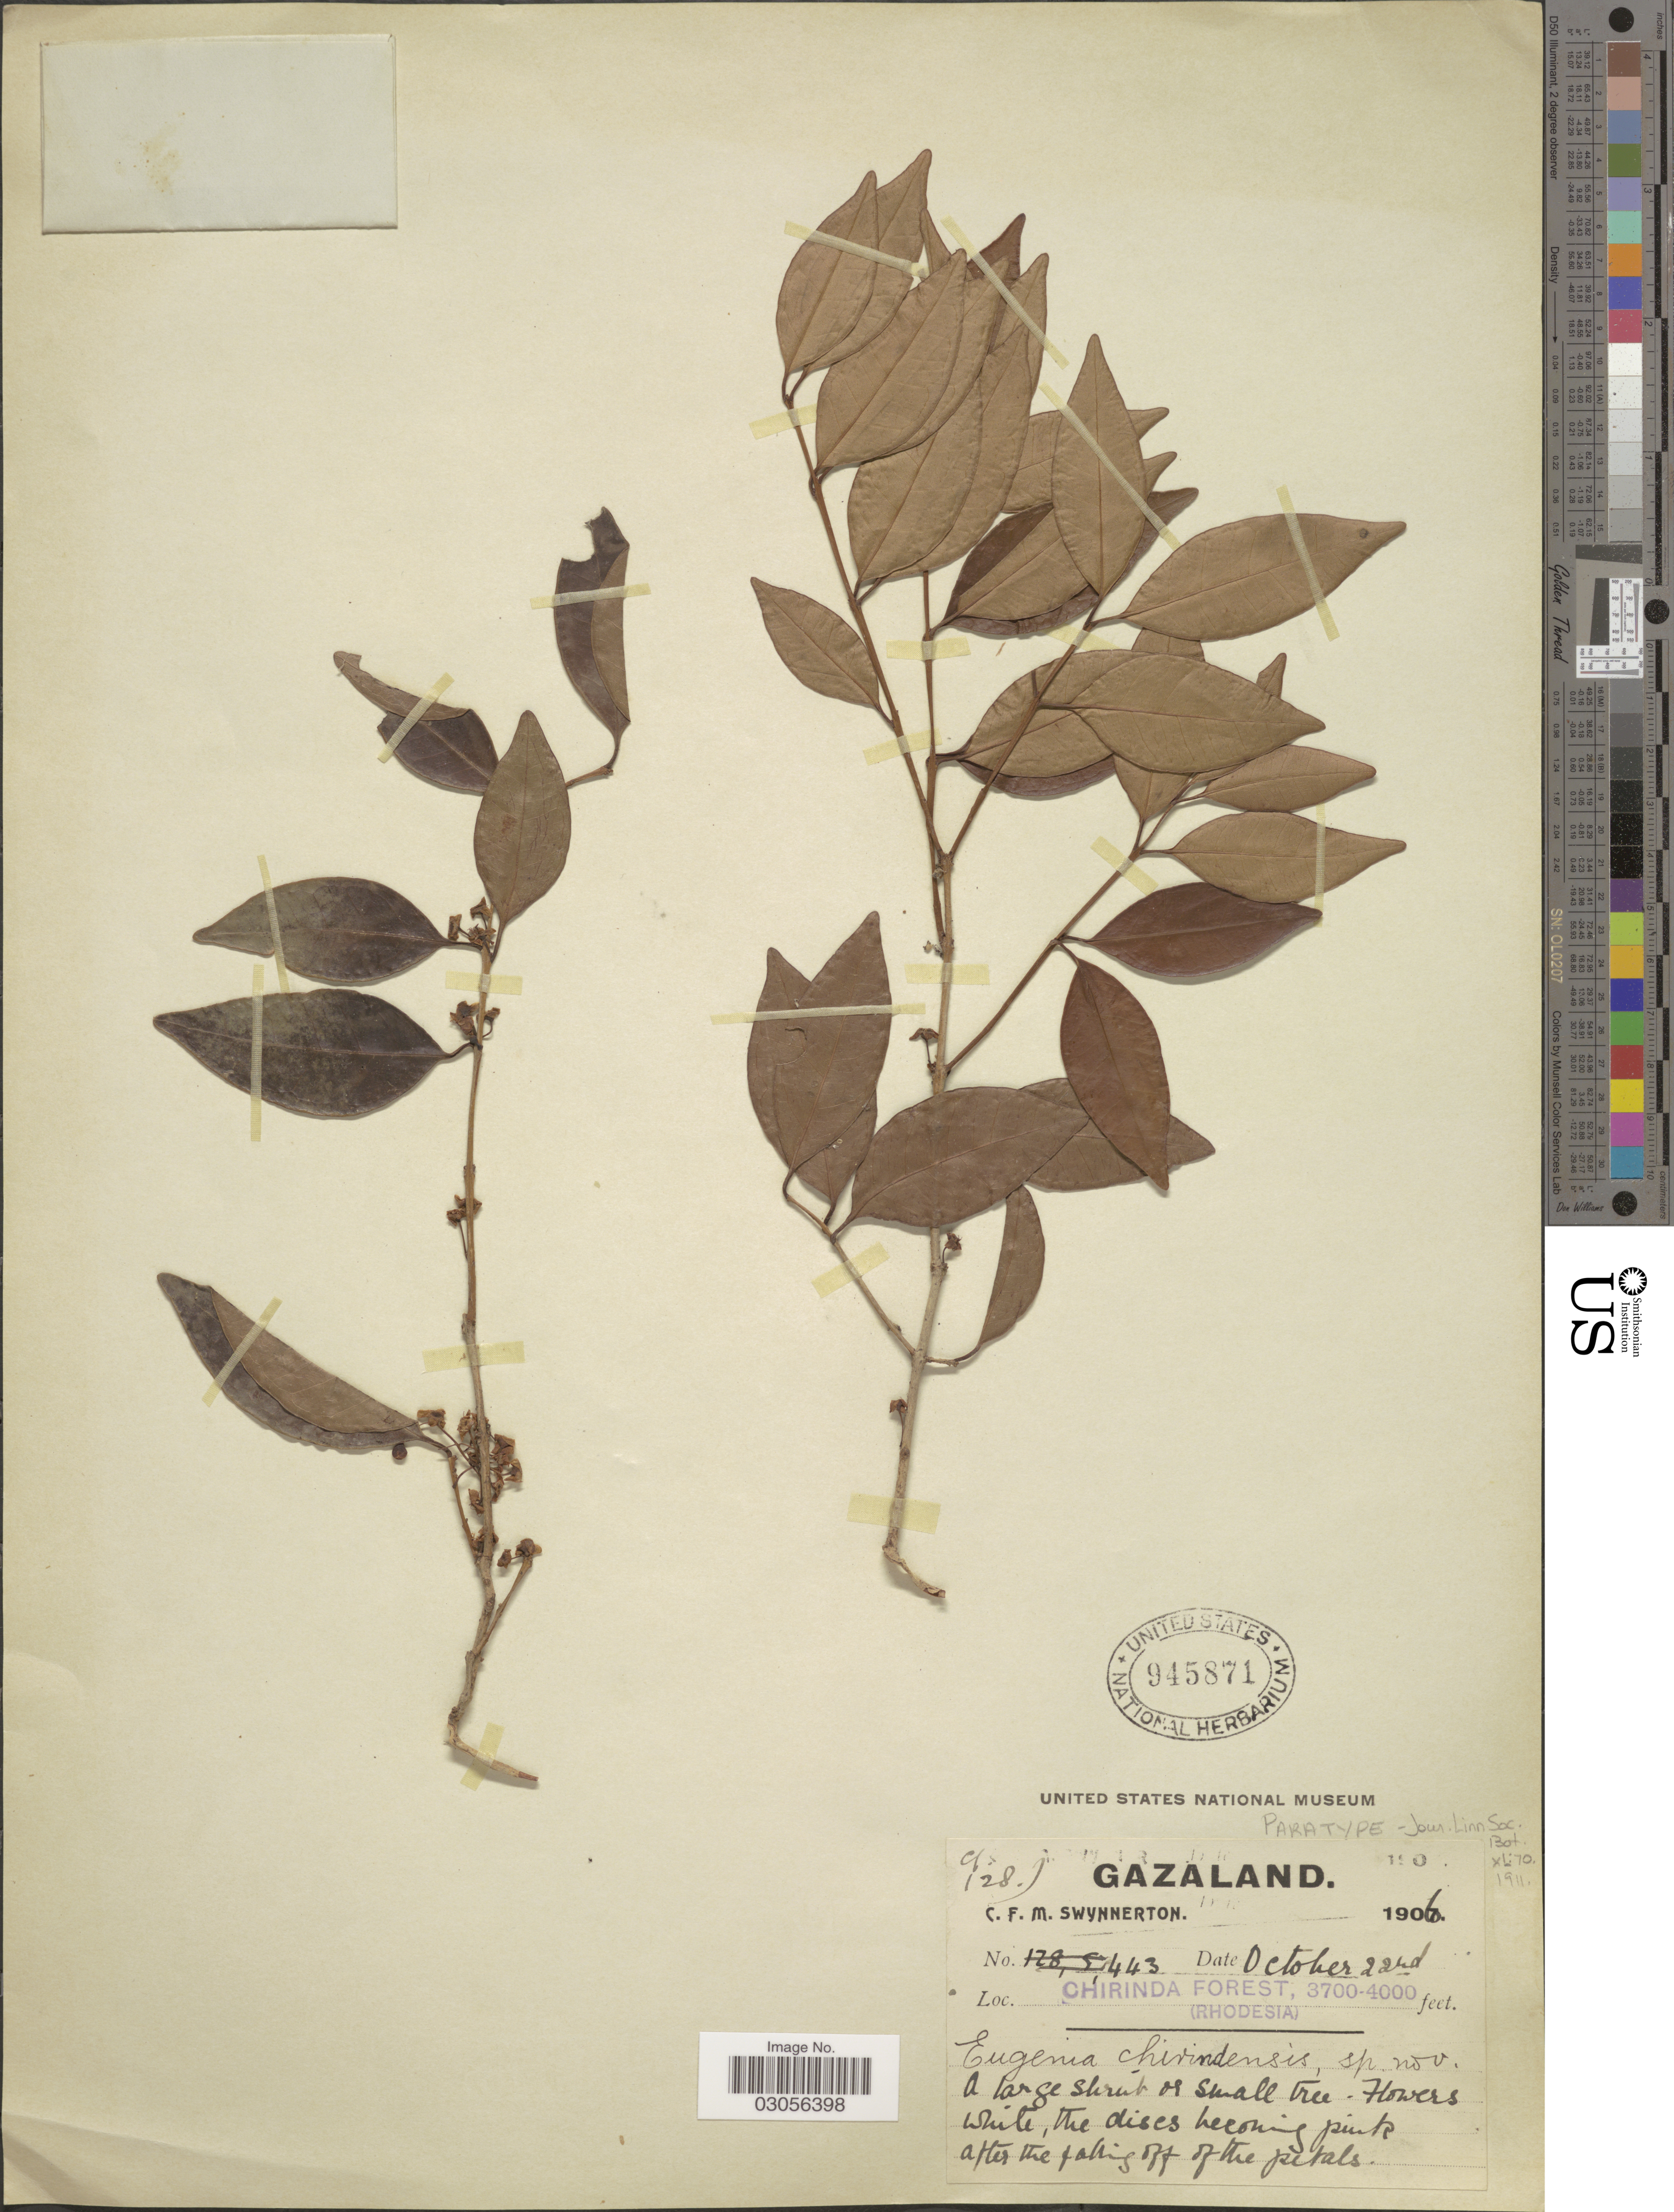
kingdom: Plantae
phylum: Tracheophyta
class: Magnoliopsida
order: Myrtales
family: Myrtaceae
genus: Eugenia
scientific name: Eugenia chirindensis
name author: Baker f.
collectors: C. Swynnerton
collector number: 443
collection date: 1906-10-22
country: Zimbabwe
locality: Gazaland. Chirinda Forest.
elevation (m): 1128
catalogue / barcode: US 945871